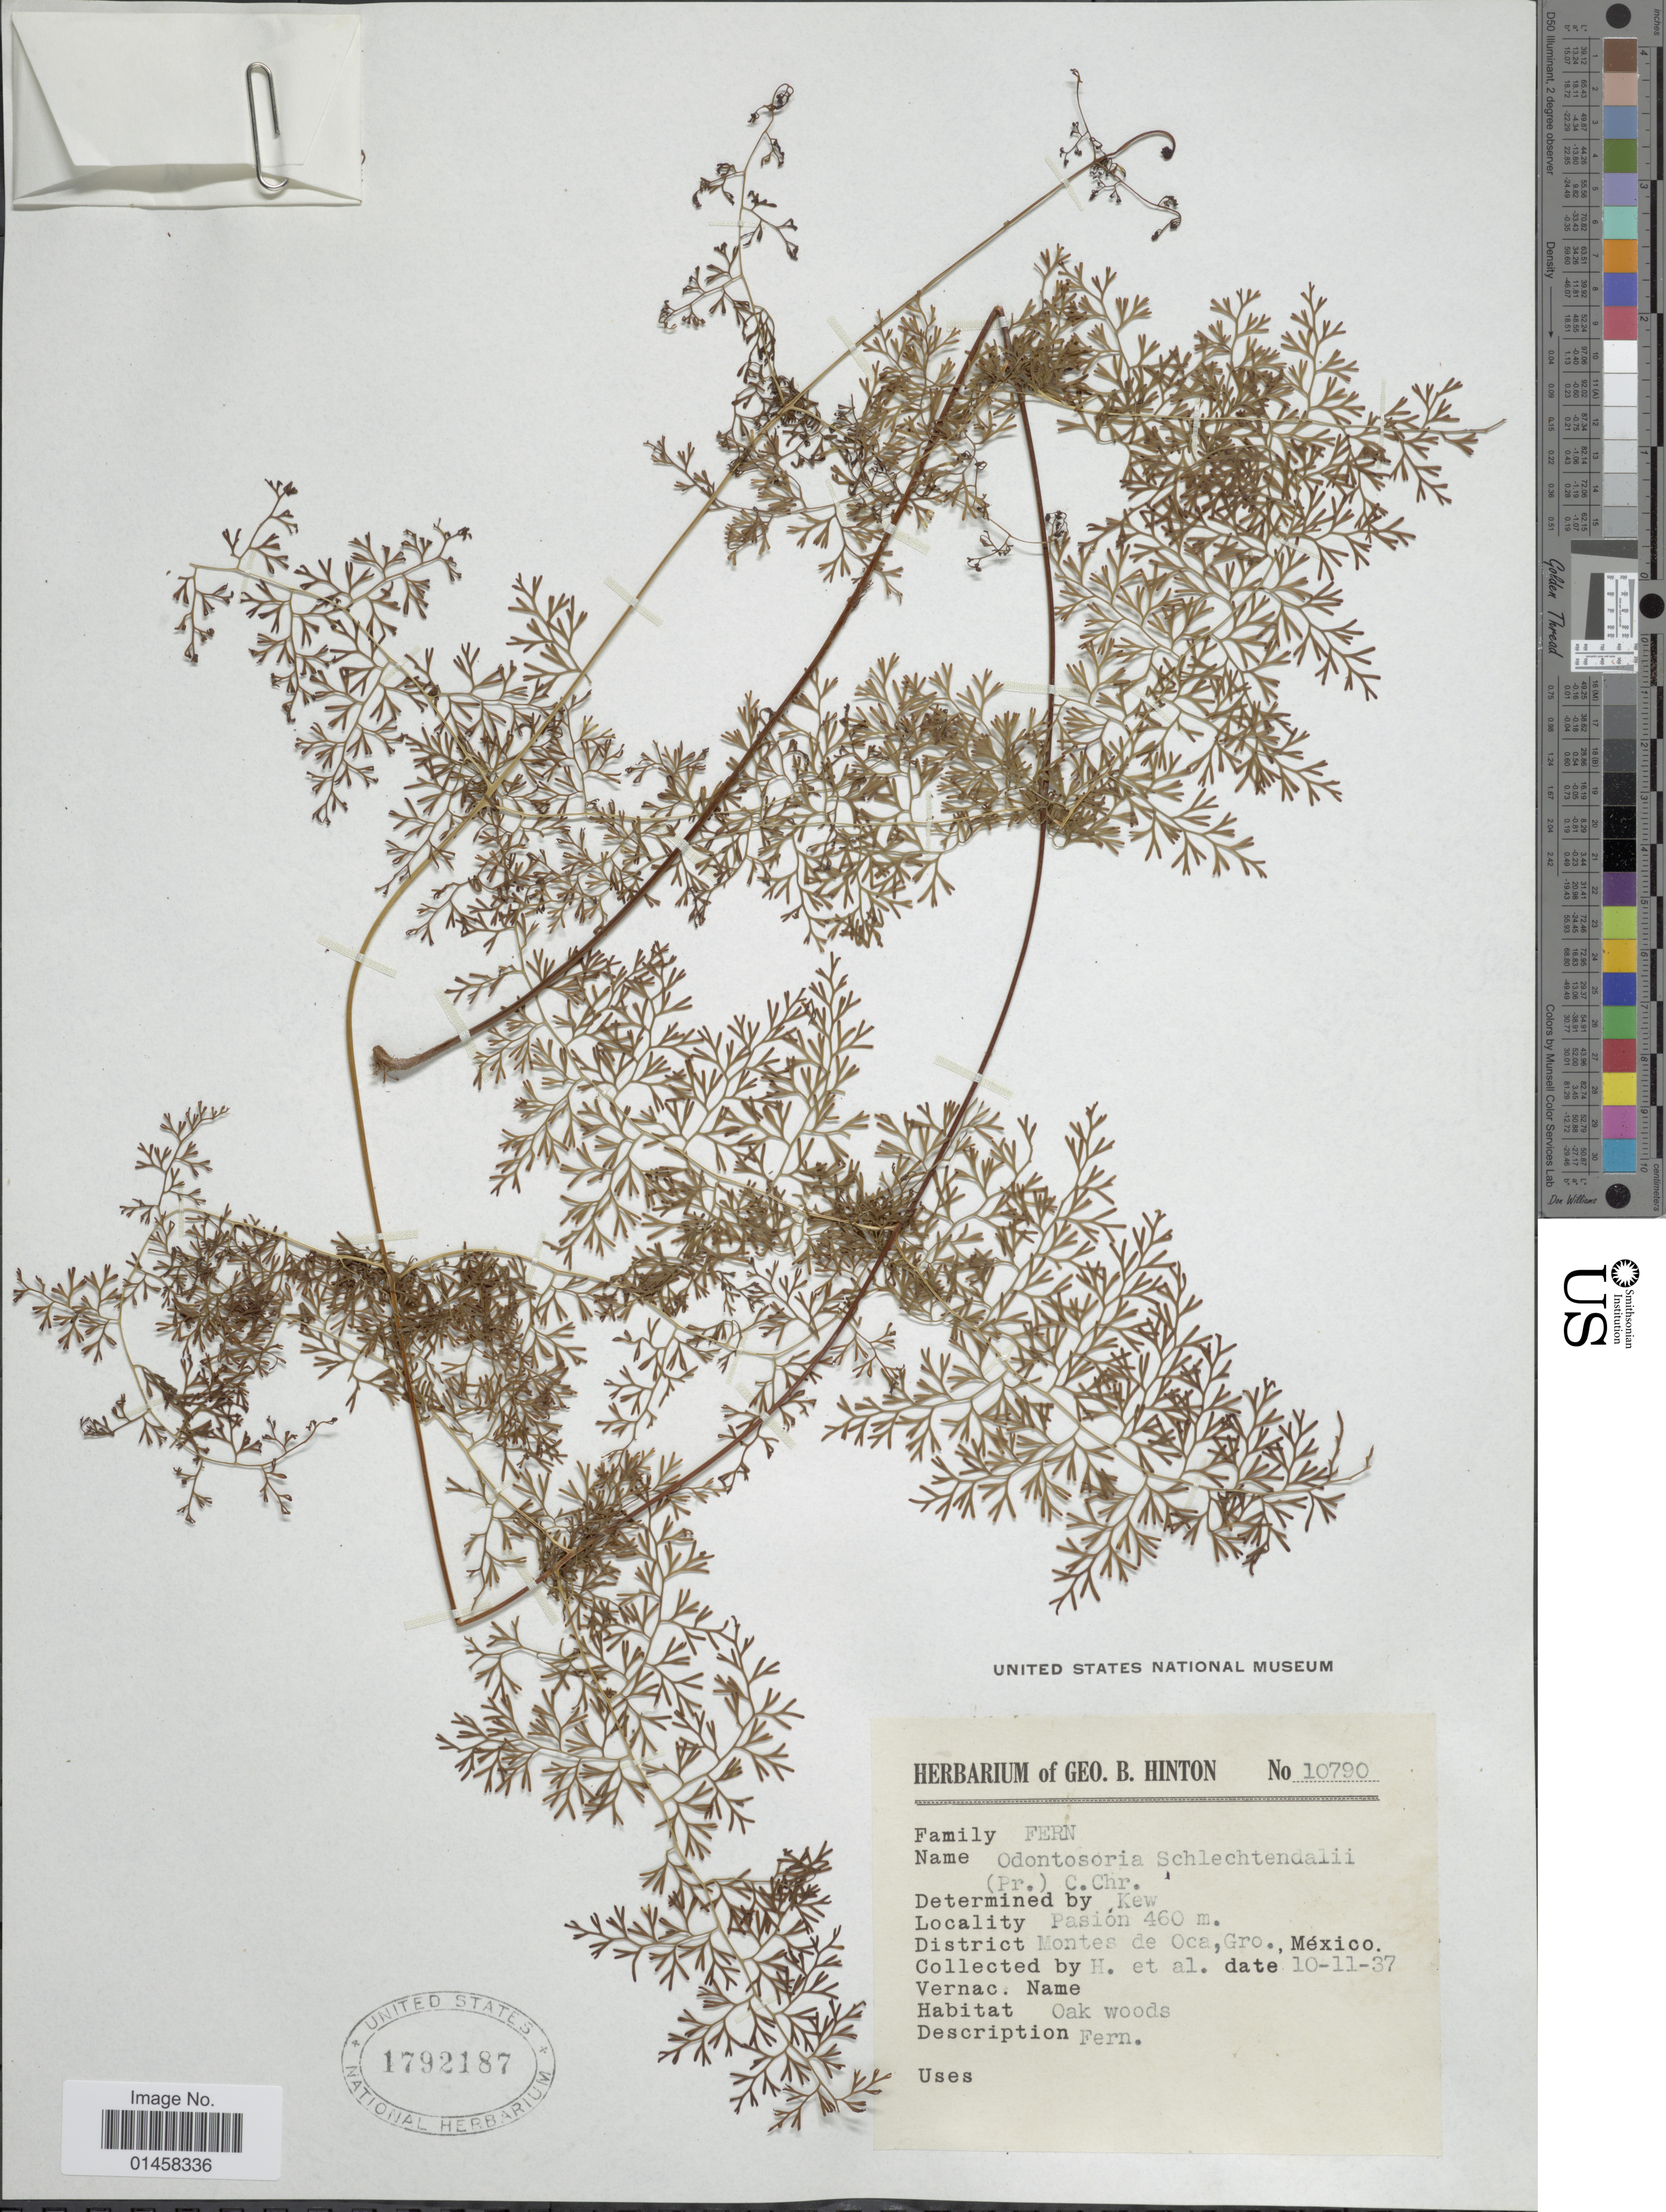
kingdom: Plantae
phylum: Tracheophyta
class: Polypodiopsida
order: Polypodiales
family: Lindsaeaceae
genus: Odontosoria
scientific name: Odontosoria schlechtendalii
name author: (C. Presl) C. Chr.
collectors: G. B. Hinton & et al.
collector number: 10790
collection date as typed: Transcribed d/m/y: 10/11/37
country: Mexico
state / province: Guerrero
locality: Pasión, Montes de Oca, Gro.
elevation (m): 460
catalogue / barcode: US 1792187